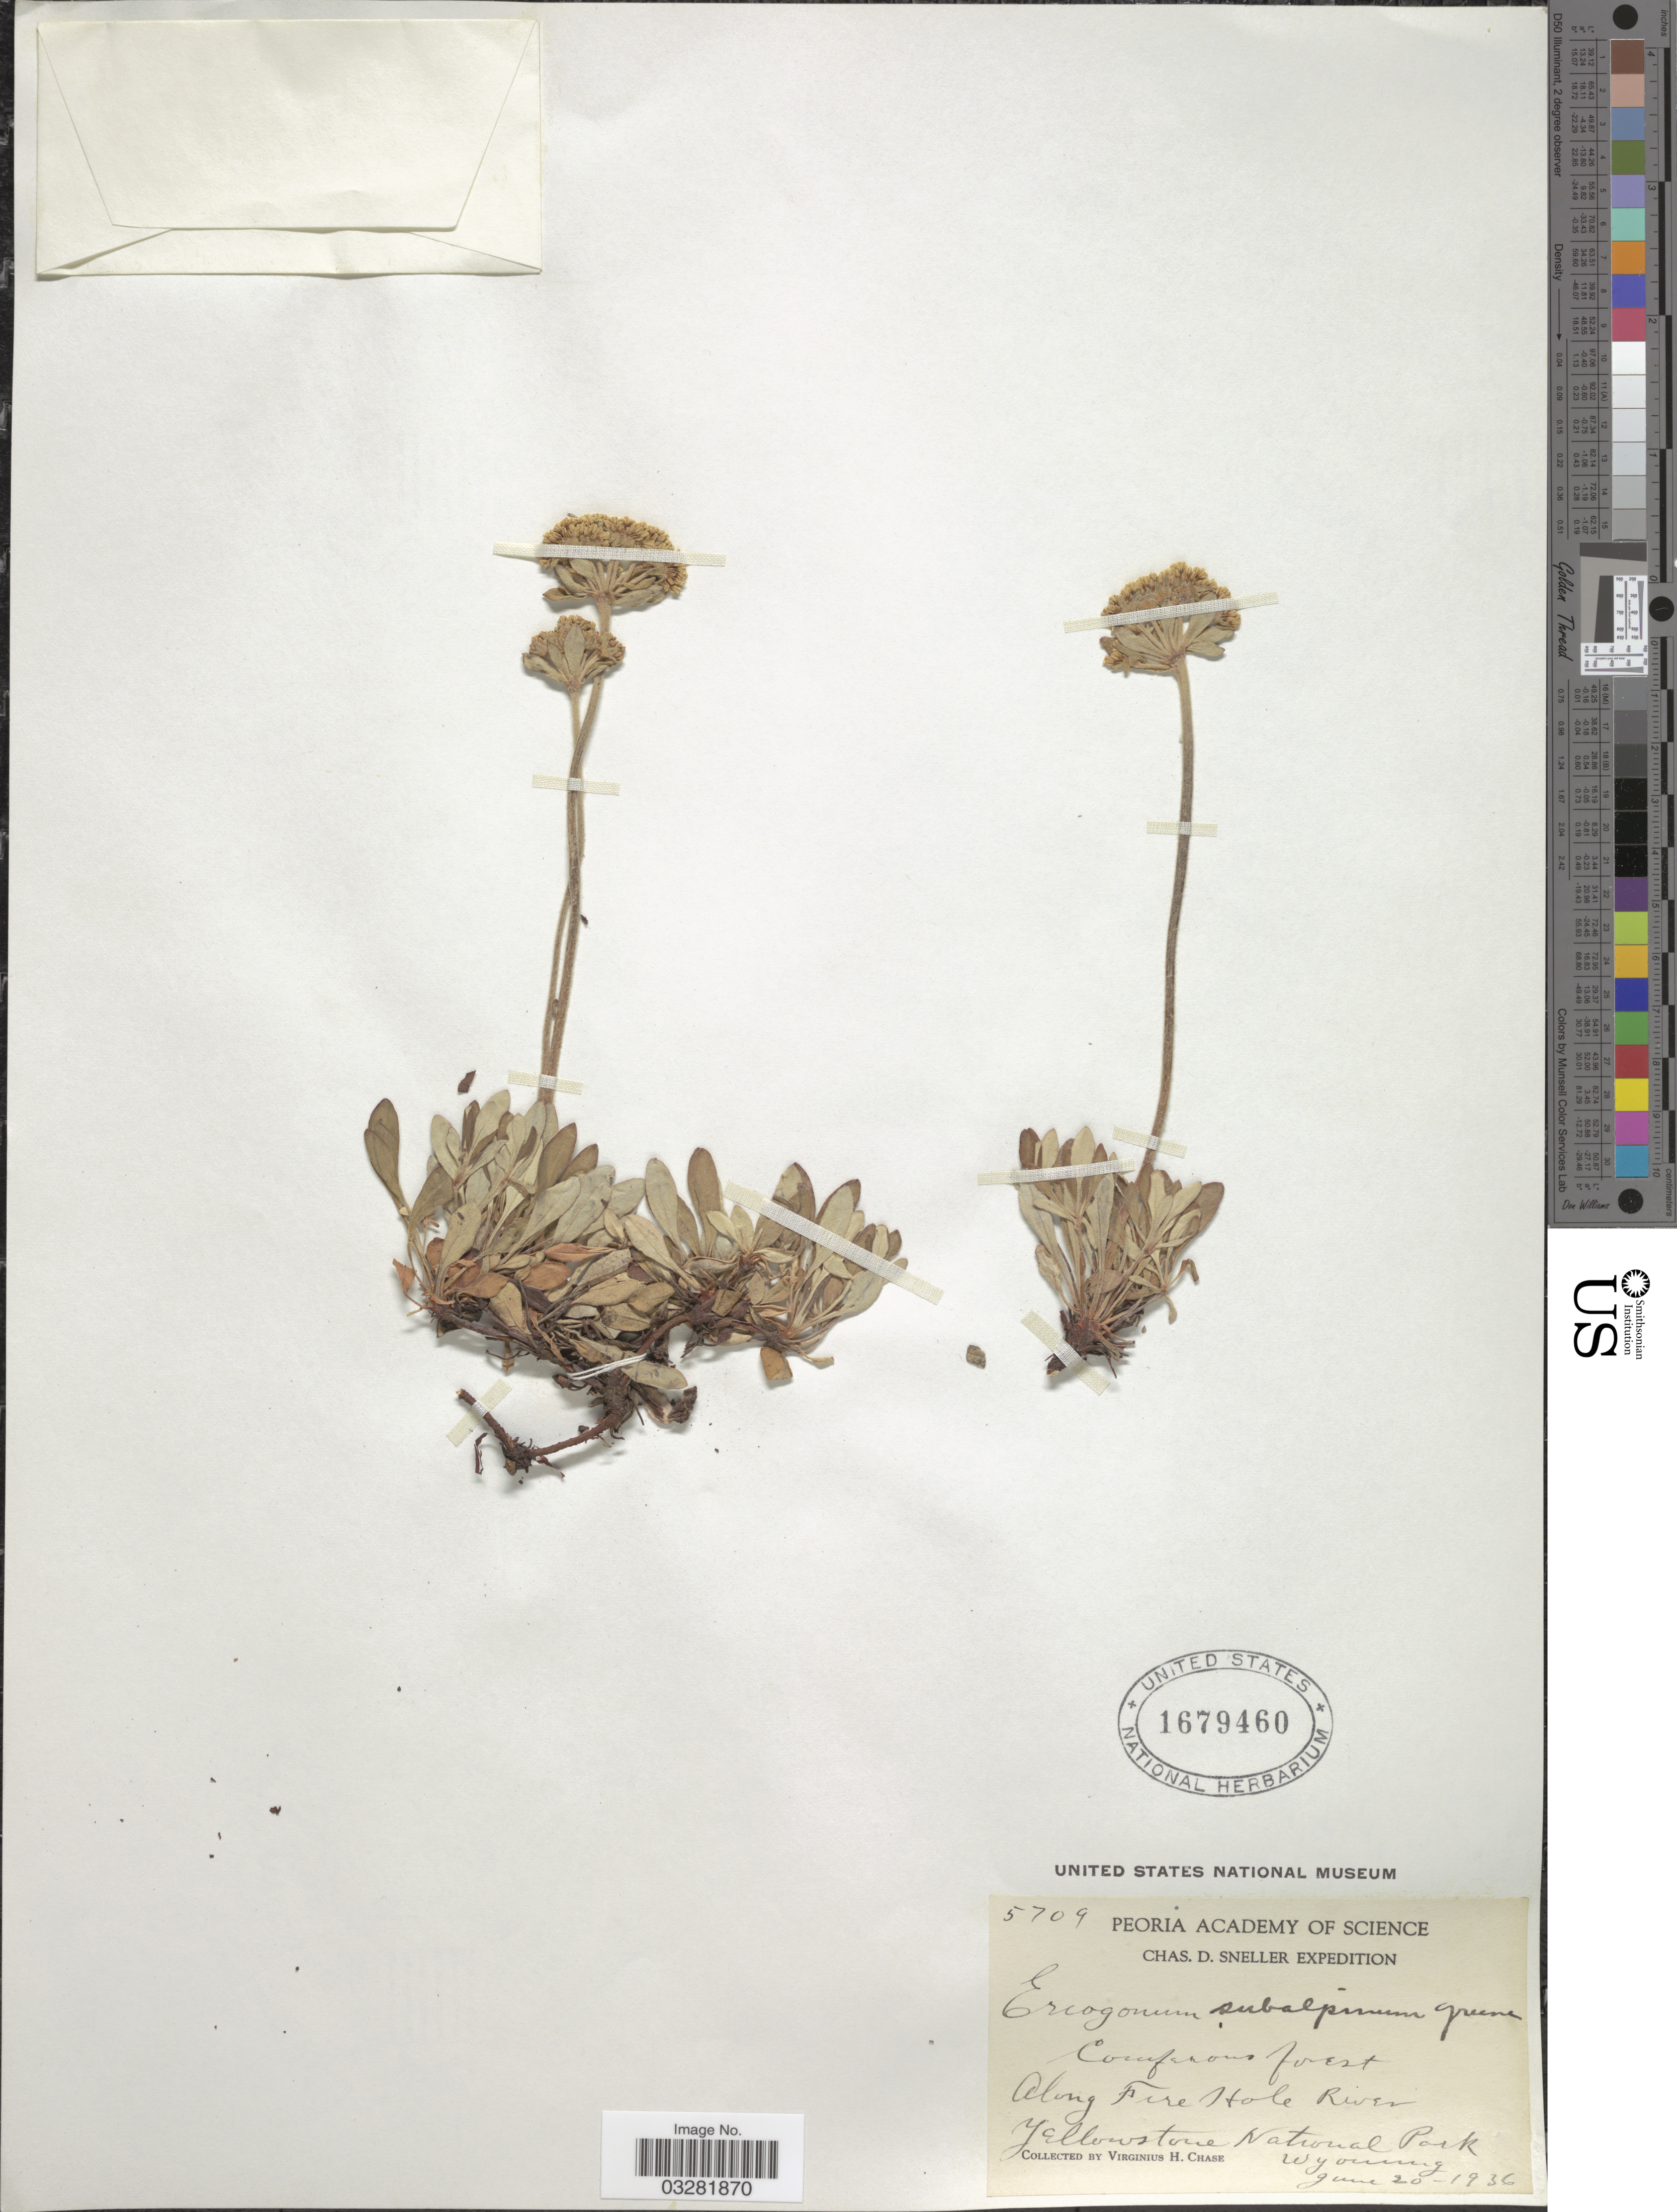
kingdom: Plantae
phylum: Tracheophyta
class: Magnoliopsida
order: Caryophyllales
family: Polygonaceae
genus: Eriogonum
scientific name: Eriogonum umbellatum var. subalpinum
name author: M.E. Jones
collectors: V. H. Chase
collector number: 5709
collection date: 1936-06-20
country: United States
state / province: Wyoming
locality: Along Fire Hole River, Yellowstone National Park.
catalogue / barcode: US 1679460